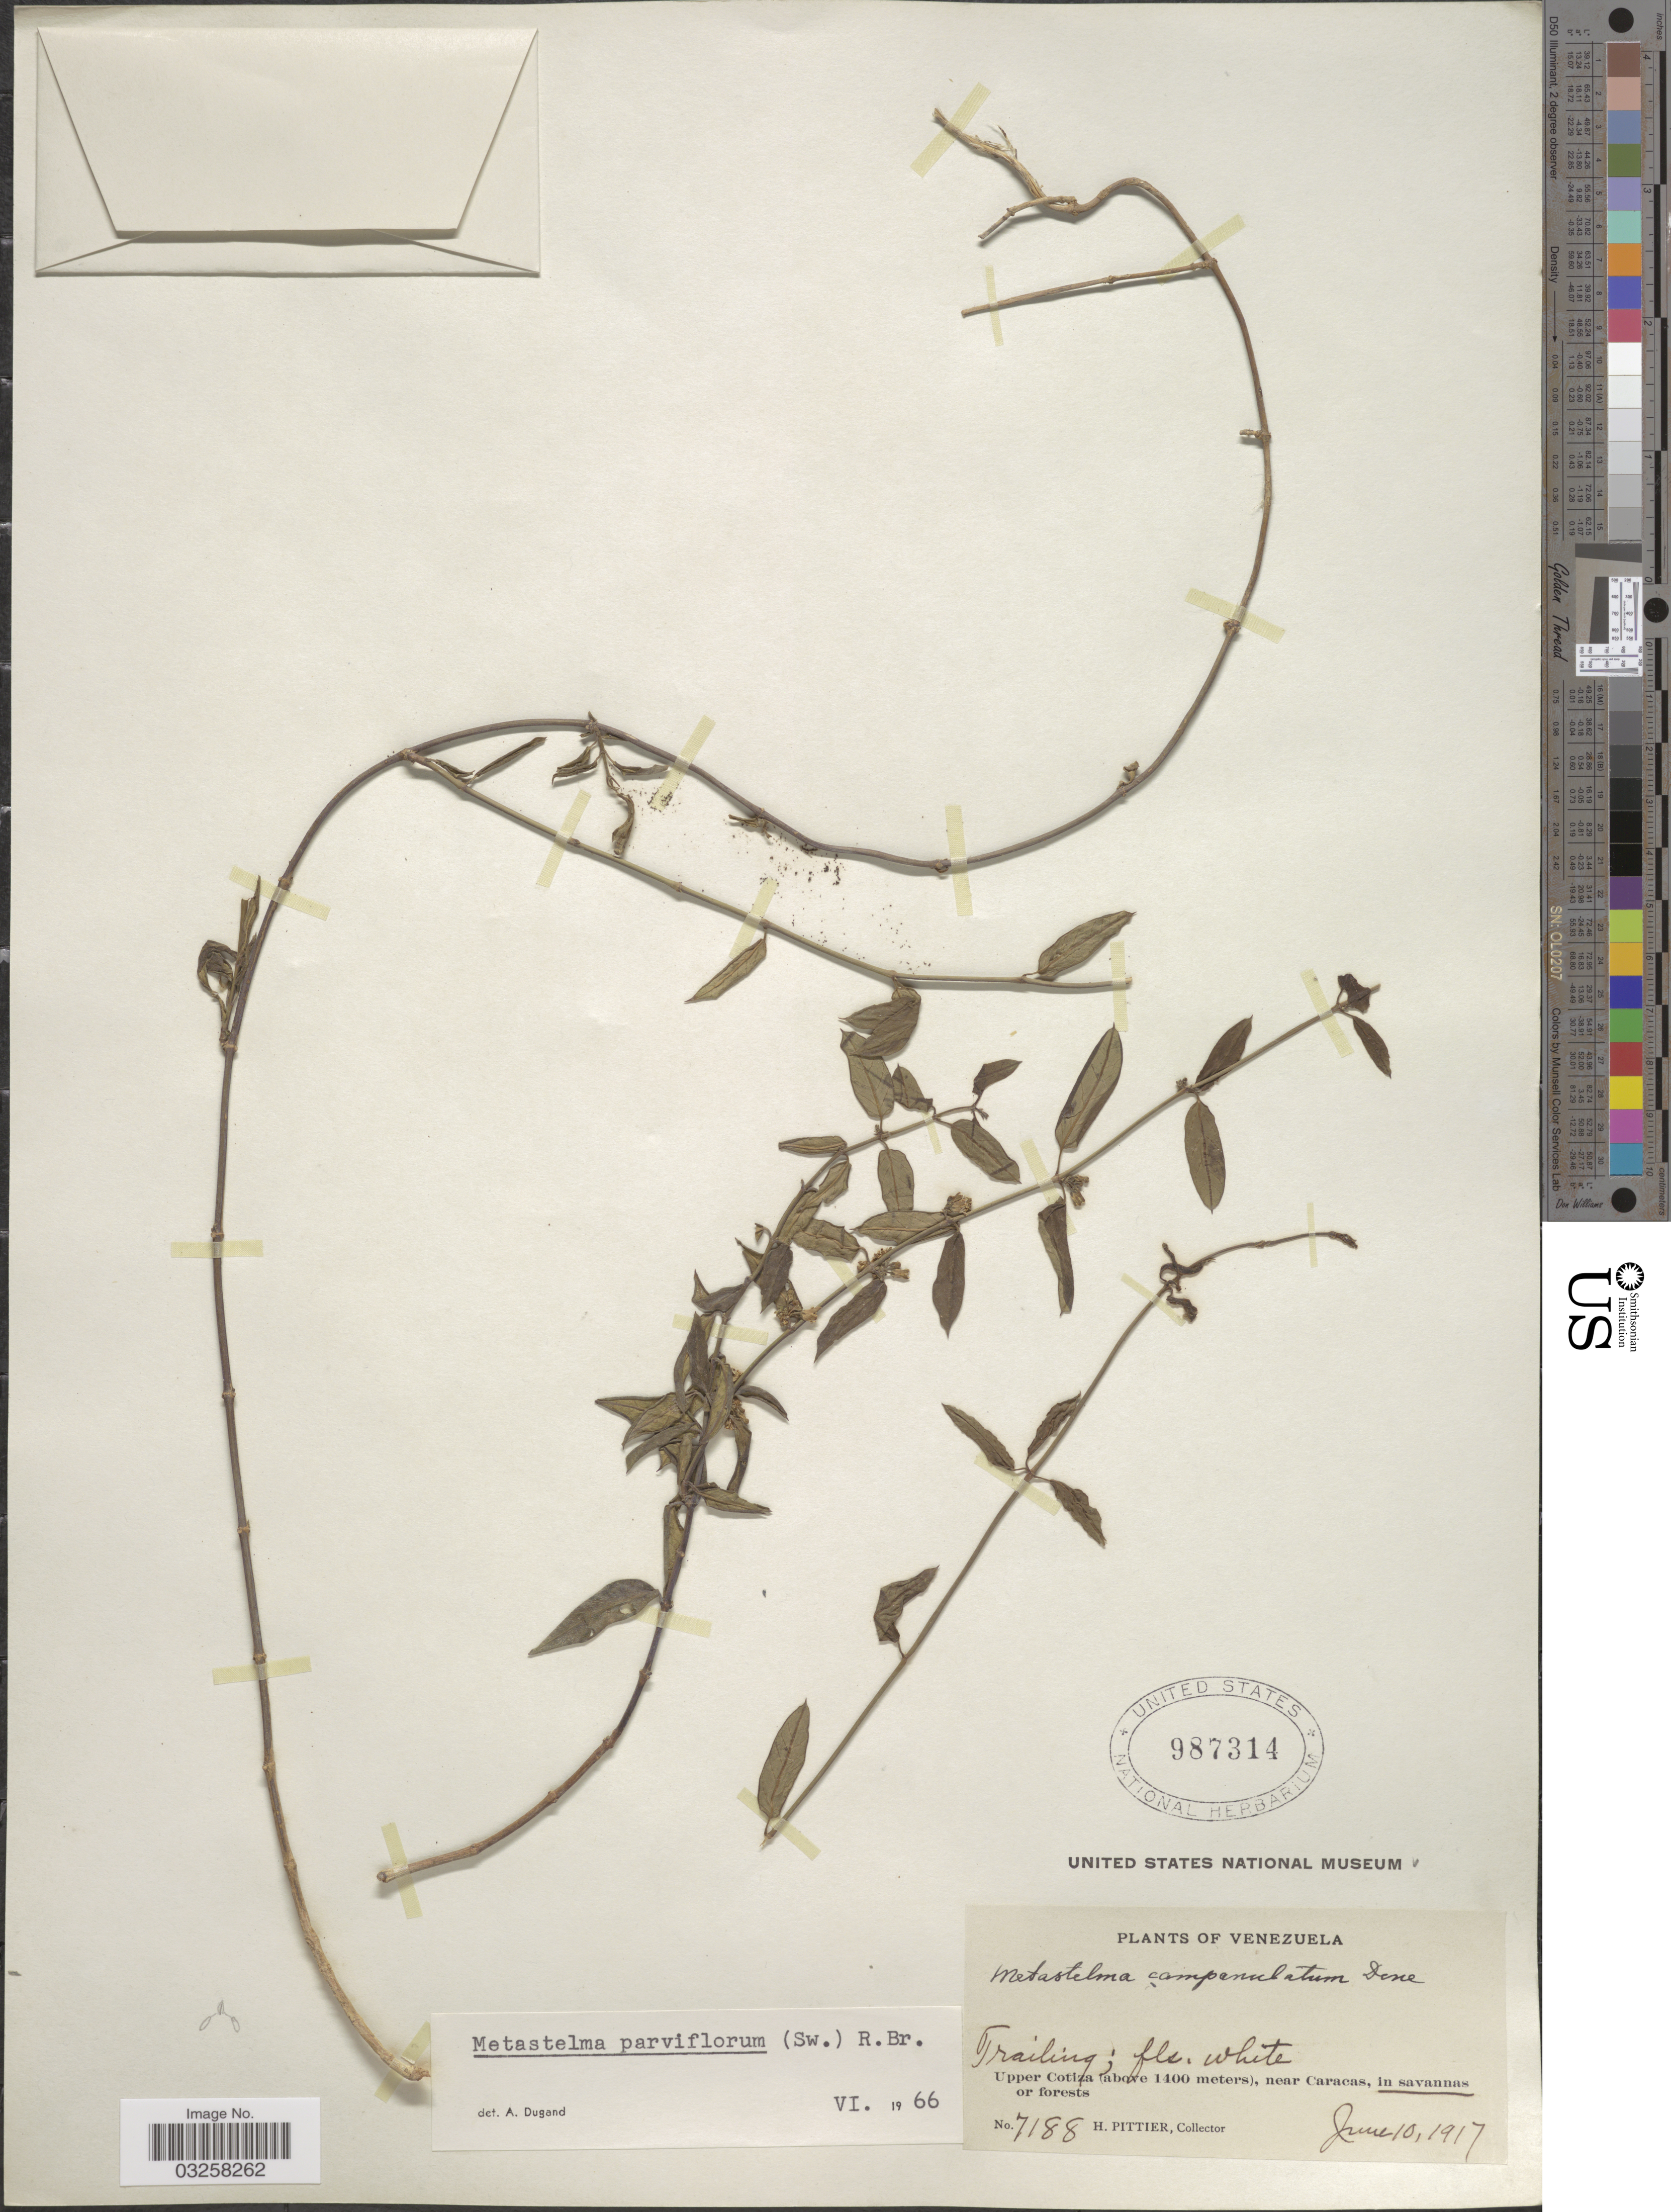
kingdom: Plantae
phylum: Tracheophyta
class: Magnoliopsida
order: Gentianales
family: Apocynaceae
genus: Metastelma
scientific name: Metastelma parviflorum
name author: (Sw.) Schult.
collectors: H. F. Pittier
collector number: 7188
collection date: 1917-06-10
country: Venezuela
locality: Upper Cotiza near Caracas, in savannas or forests.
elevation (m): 1400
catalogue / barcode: US 987314